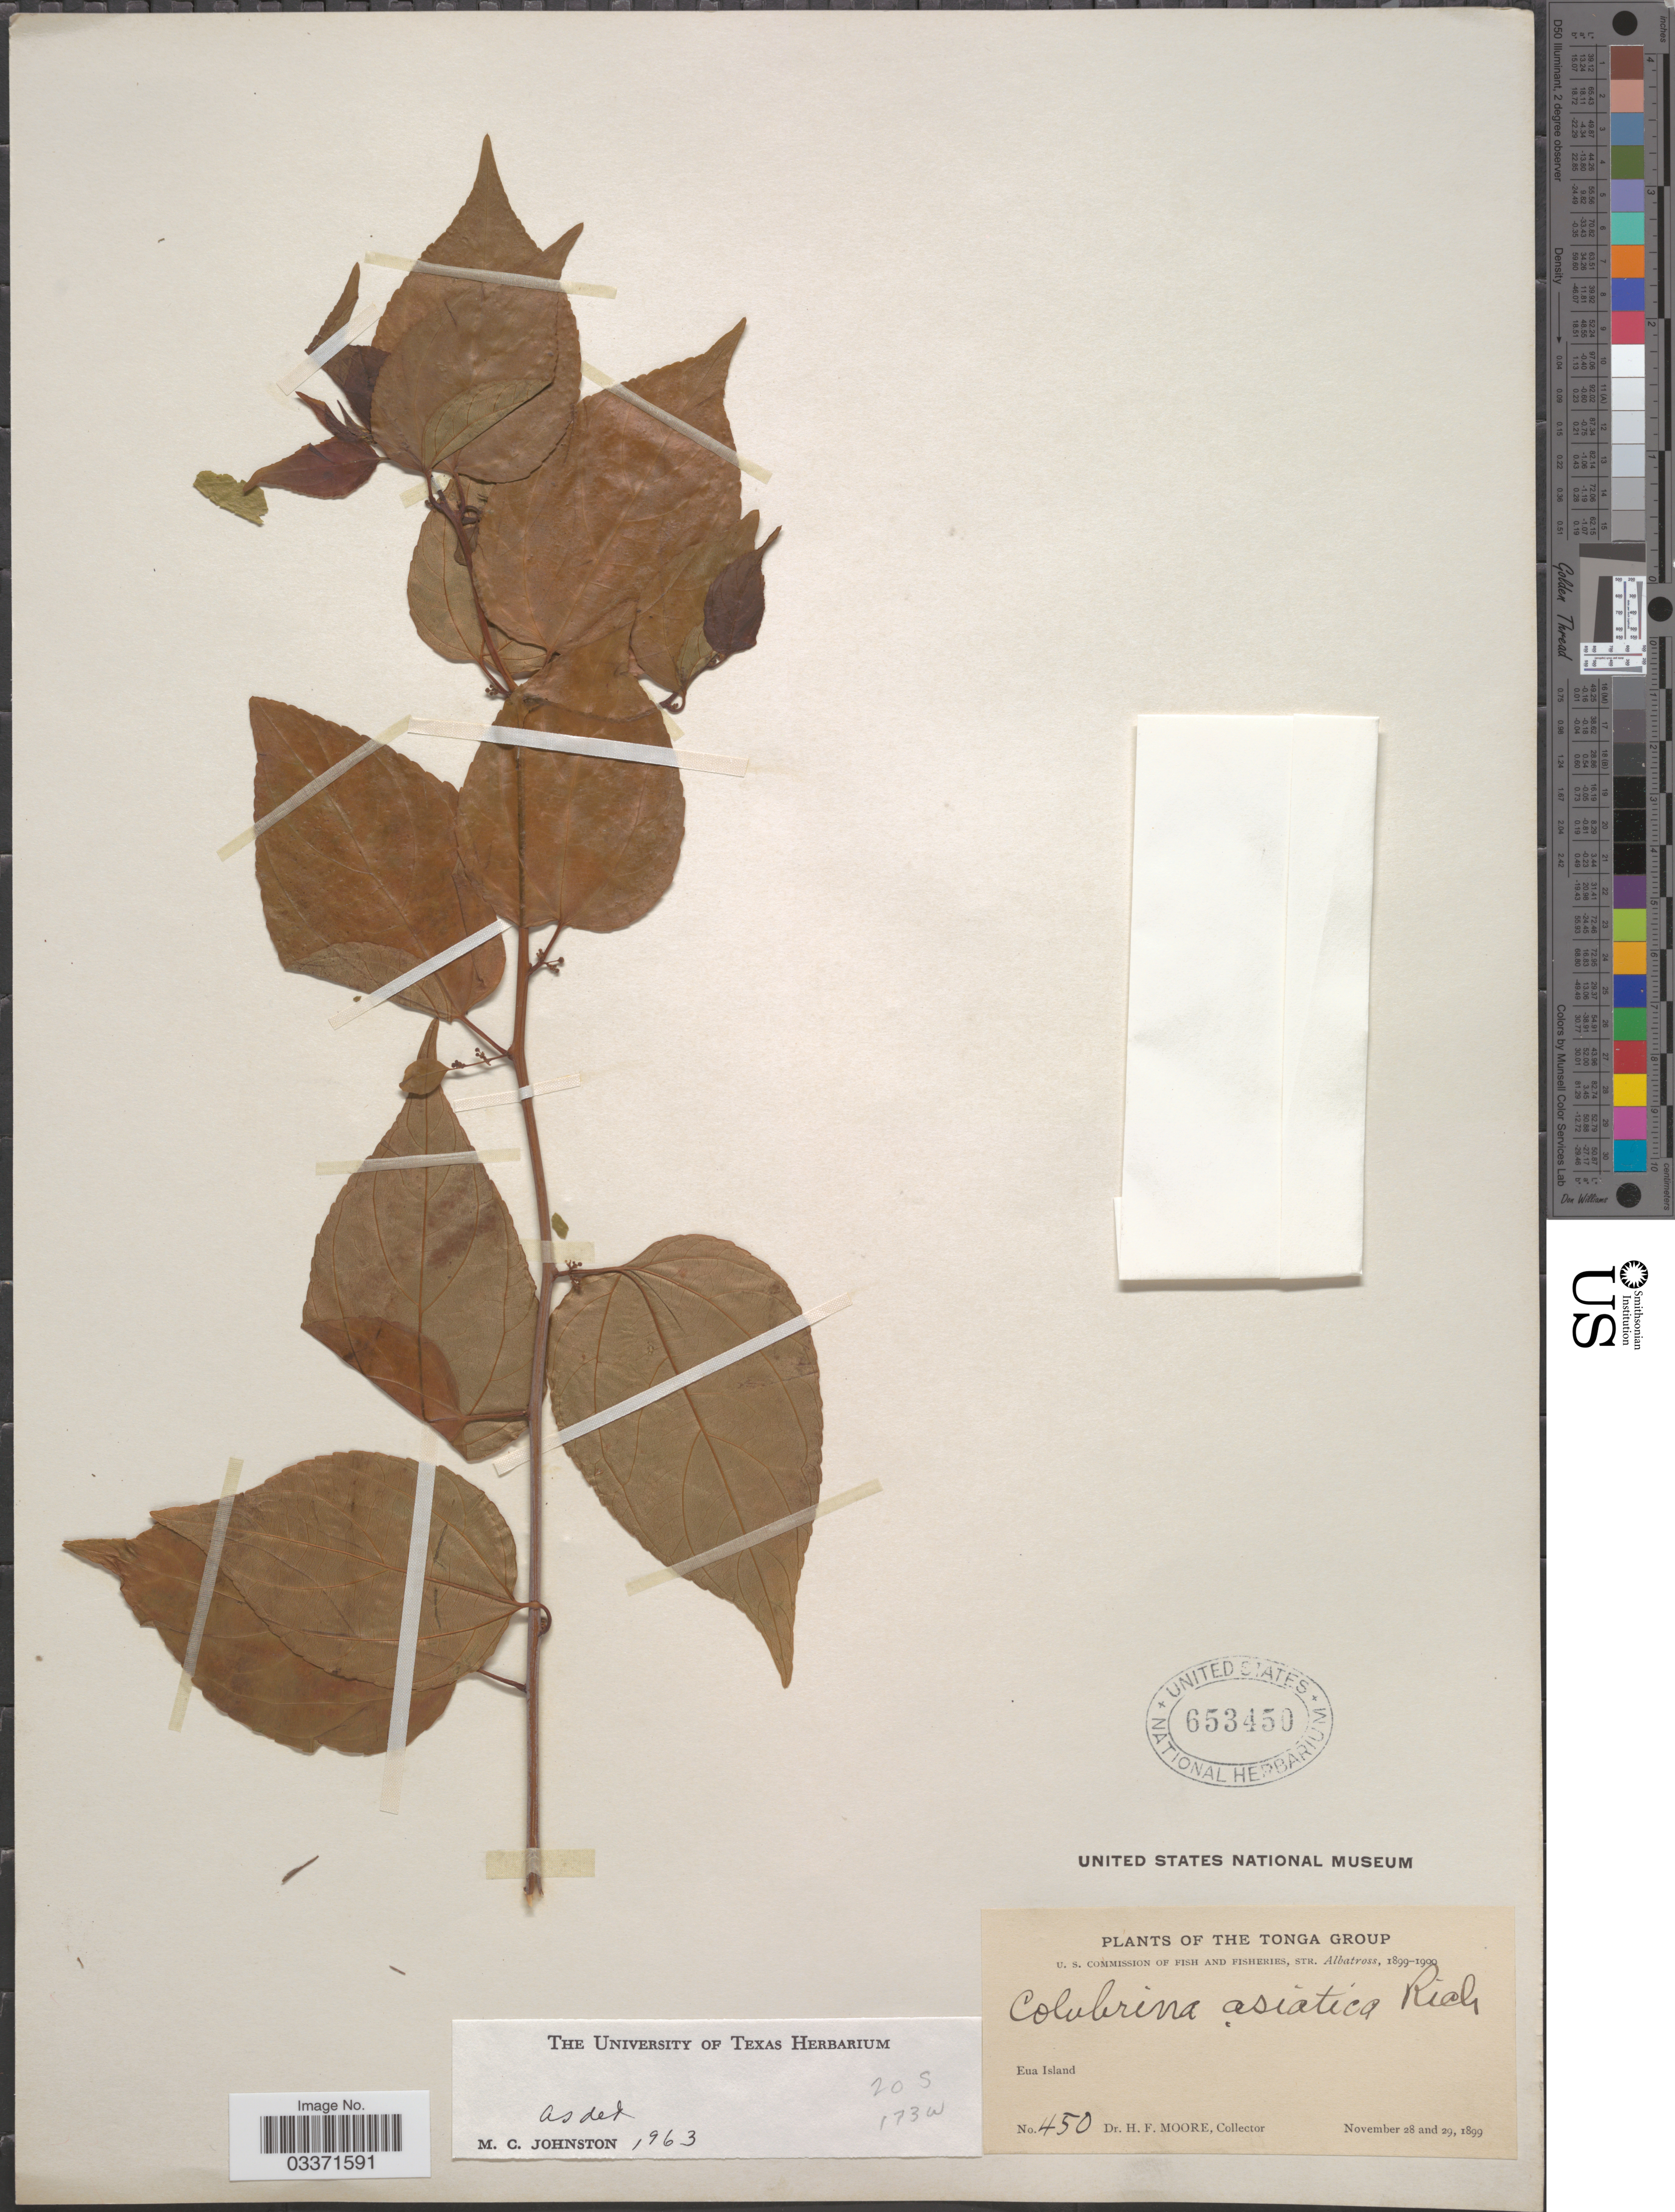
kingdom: Plantae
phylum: Tracheophyta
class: Magnoliopsida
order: Rosales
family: Rhamnaceae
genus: Colubrina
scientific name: Colubrina asiatica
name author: (L.) Brongn.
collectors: H. F. Moore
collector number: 450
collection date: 1899-11-28/1899-11-29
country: Tonga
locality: The Tonga Group, Eua Island.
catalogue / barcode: US 653450